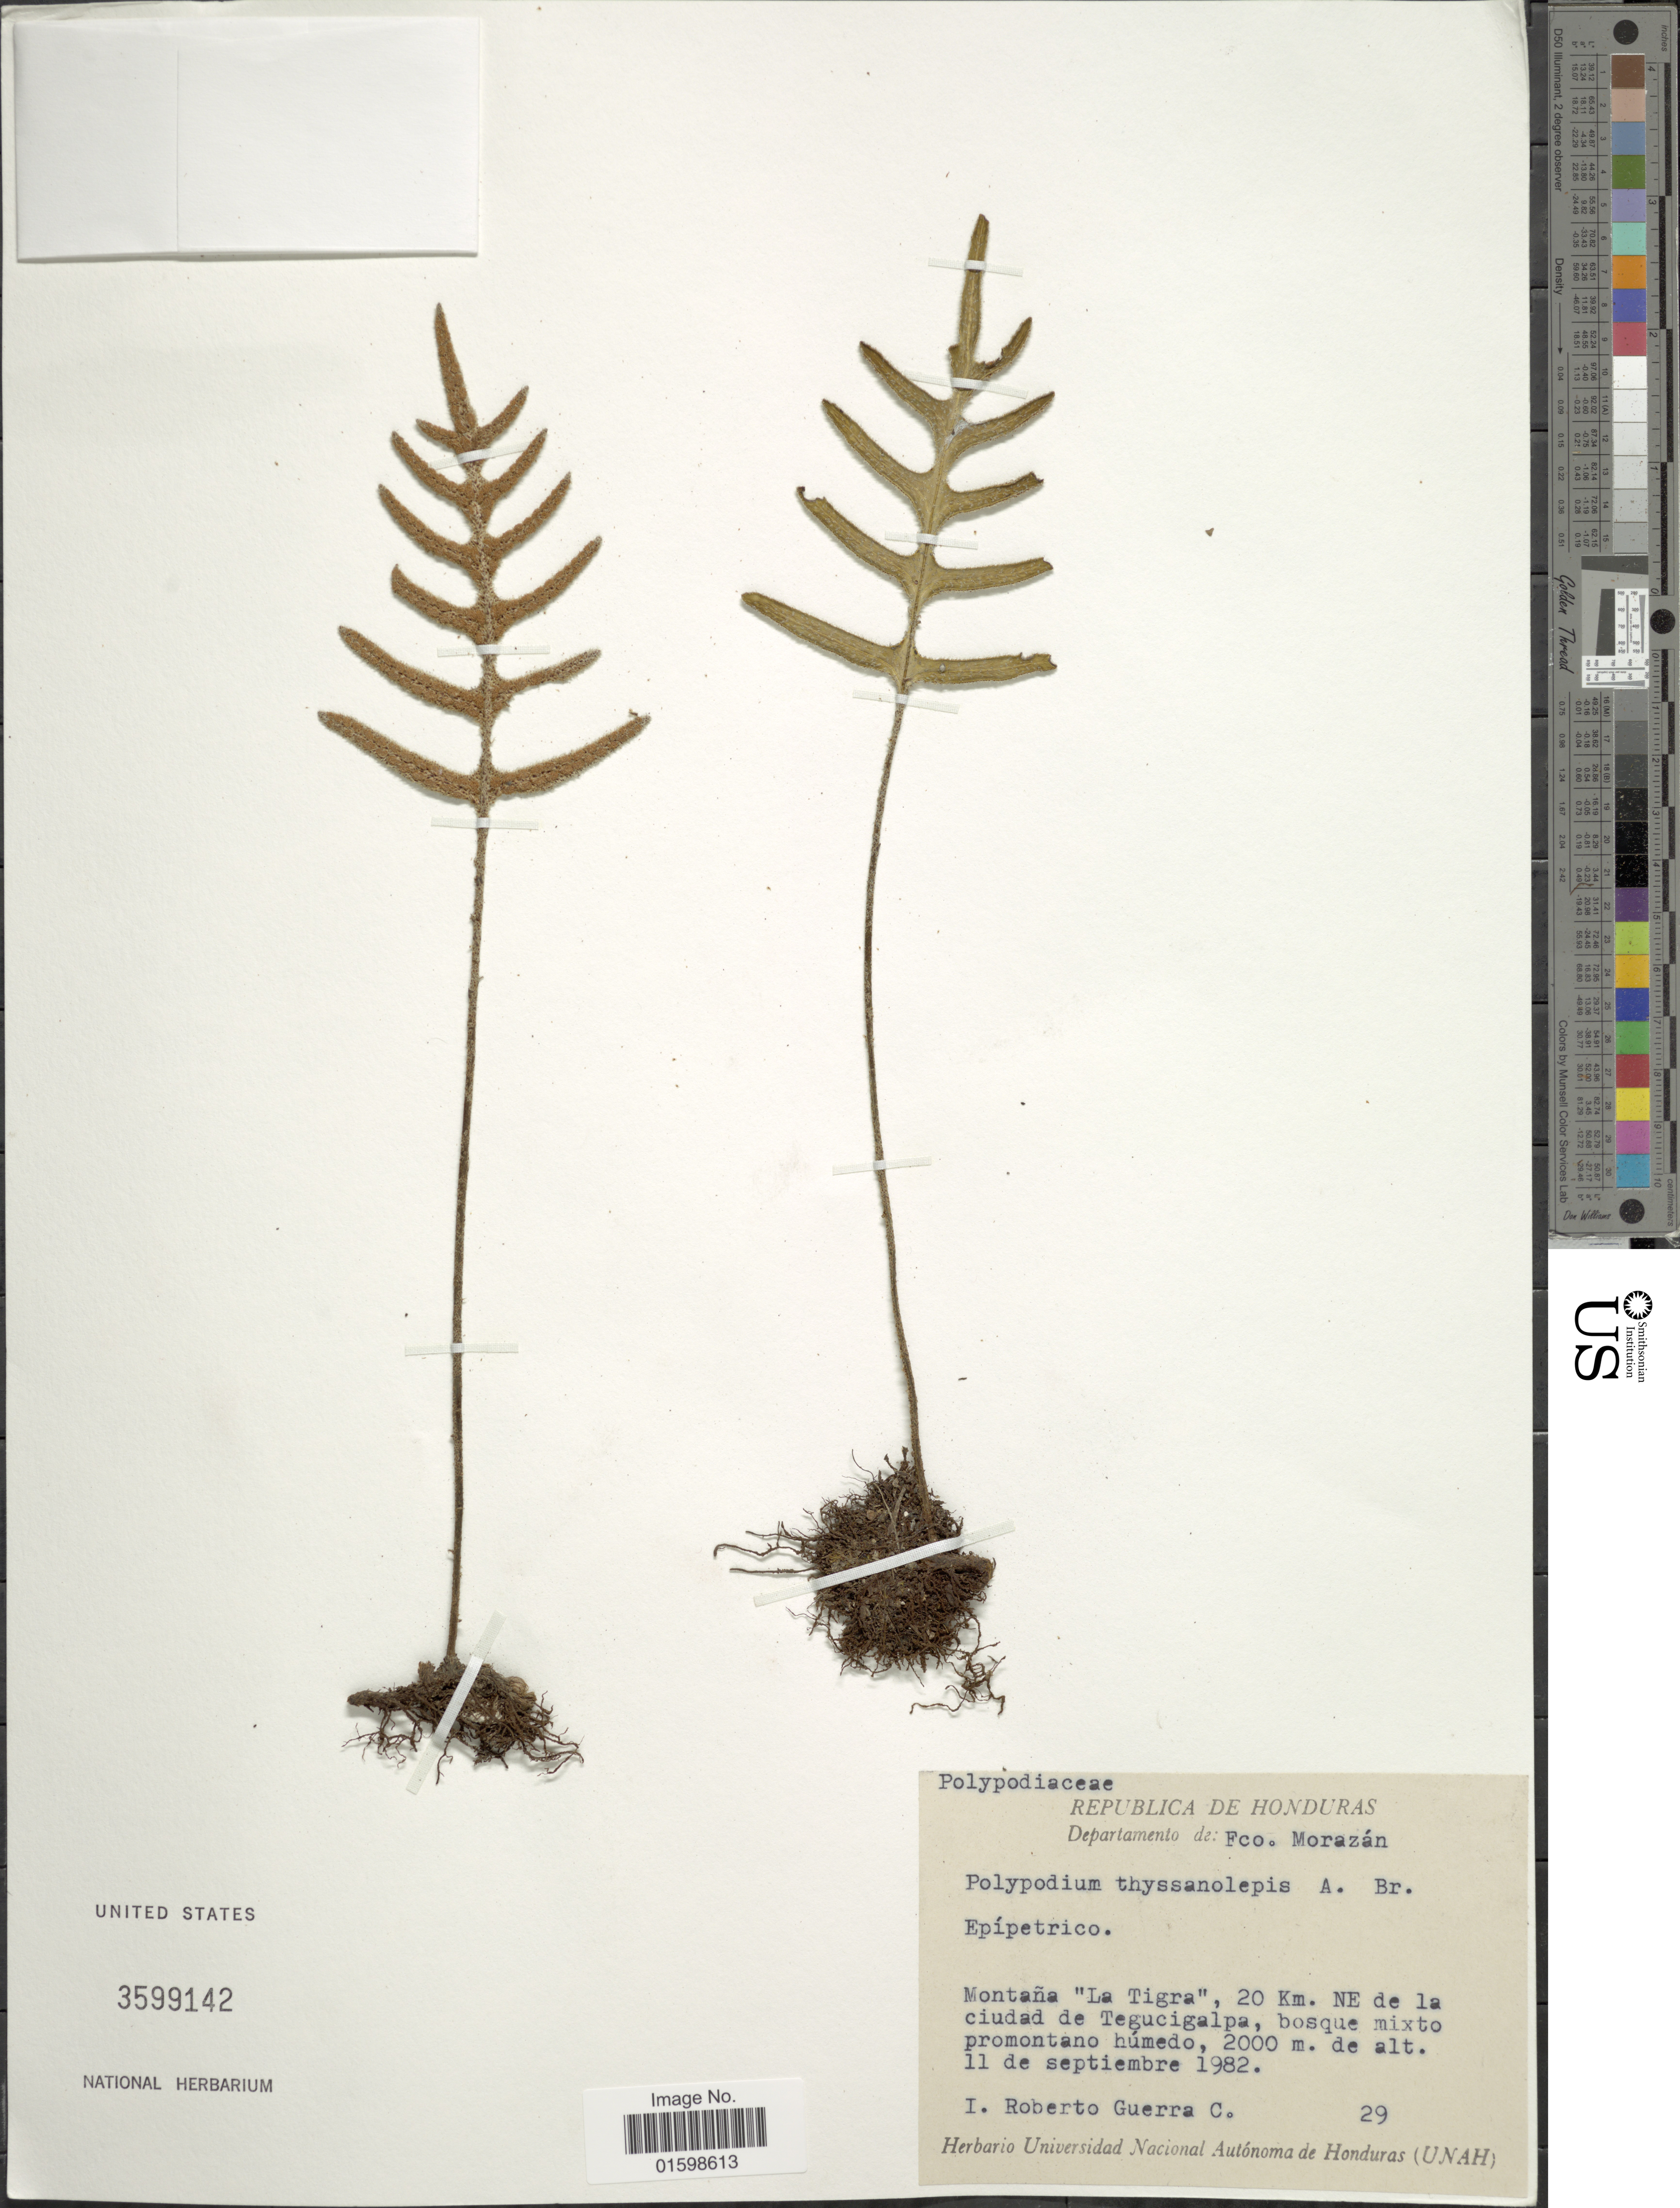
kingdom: Plantae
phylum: Tracheophyta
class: Polypodiopsida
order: Polypodiales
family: Polypodiaceae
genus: Pleopeltis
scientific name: Pleopeltis thyssanolepis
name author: (A. Braun ex Klotzsch) E.G. Andrews & Windham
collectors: I. R. Guerra C.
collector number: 29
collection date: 1982-09-02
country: Honduras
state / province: Fco. Morazán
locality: Republica de Honduras, Montaña "La Tigra", 20 km. NE de la ciudad de Tegucigalpa, bosque mixto promontano húmedo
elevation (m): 2000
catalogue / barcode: US 3599142